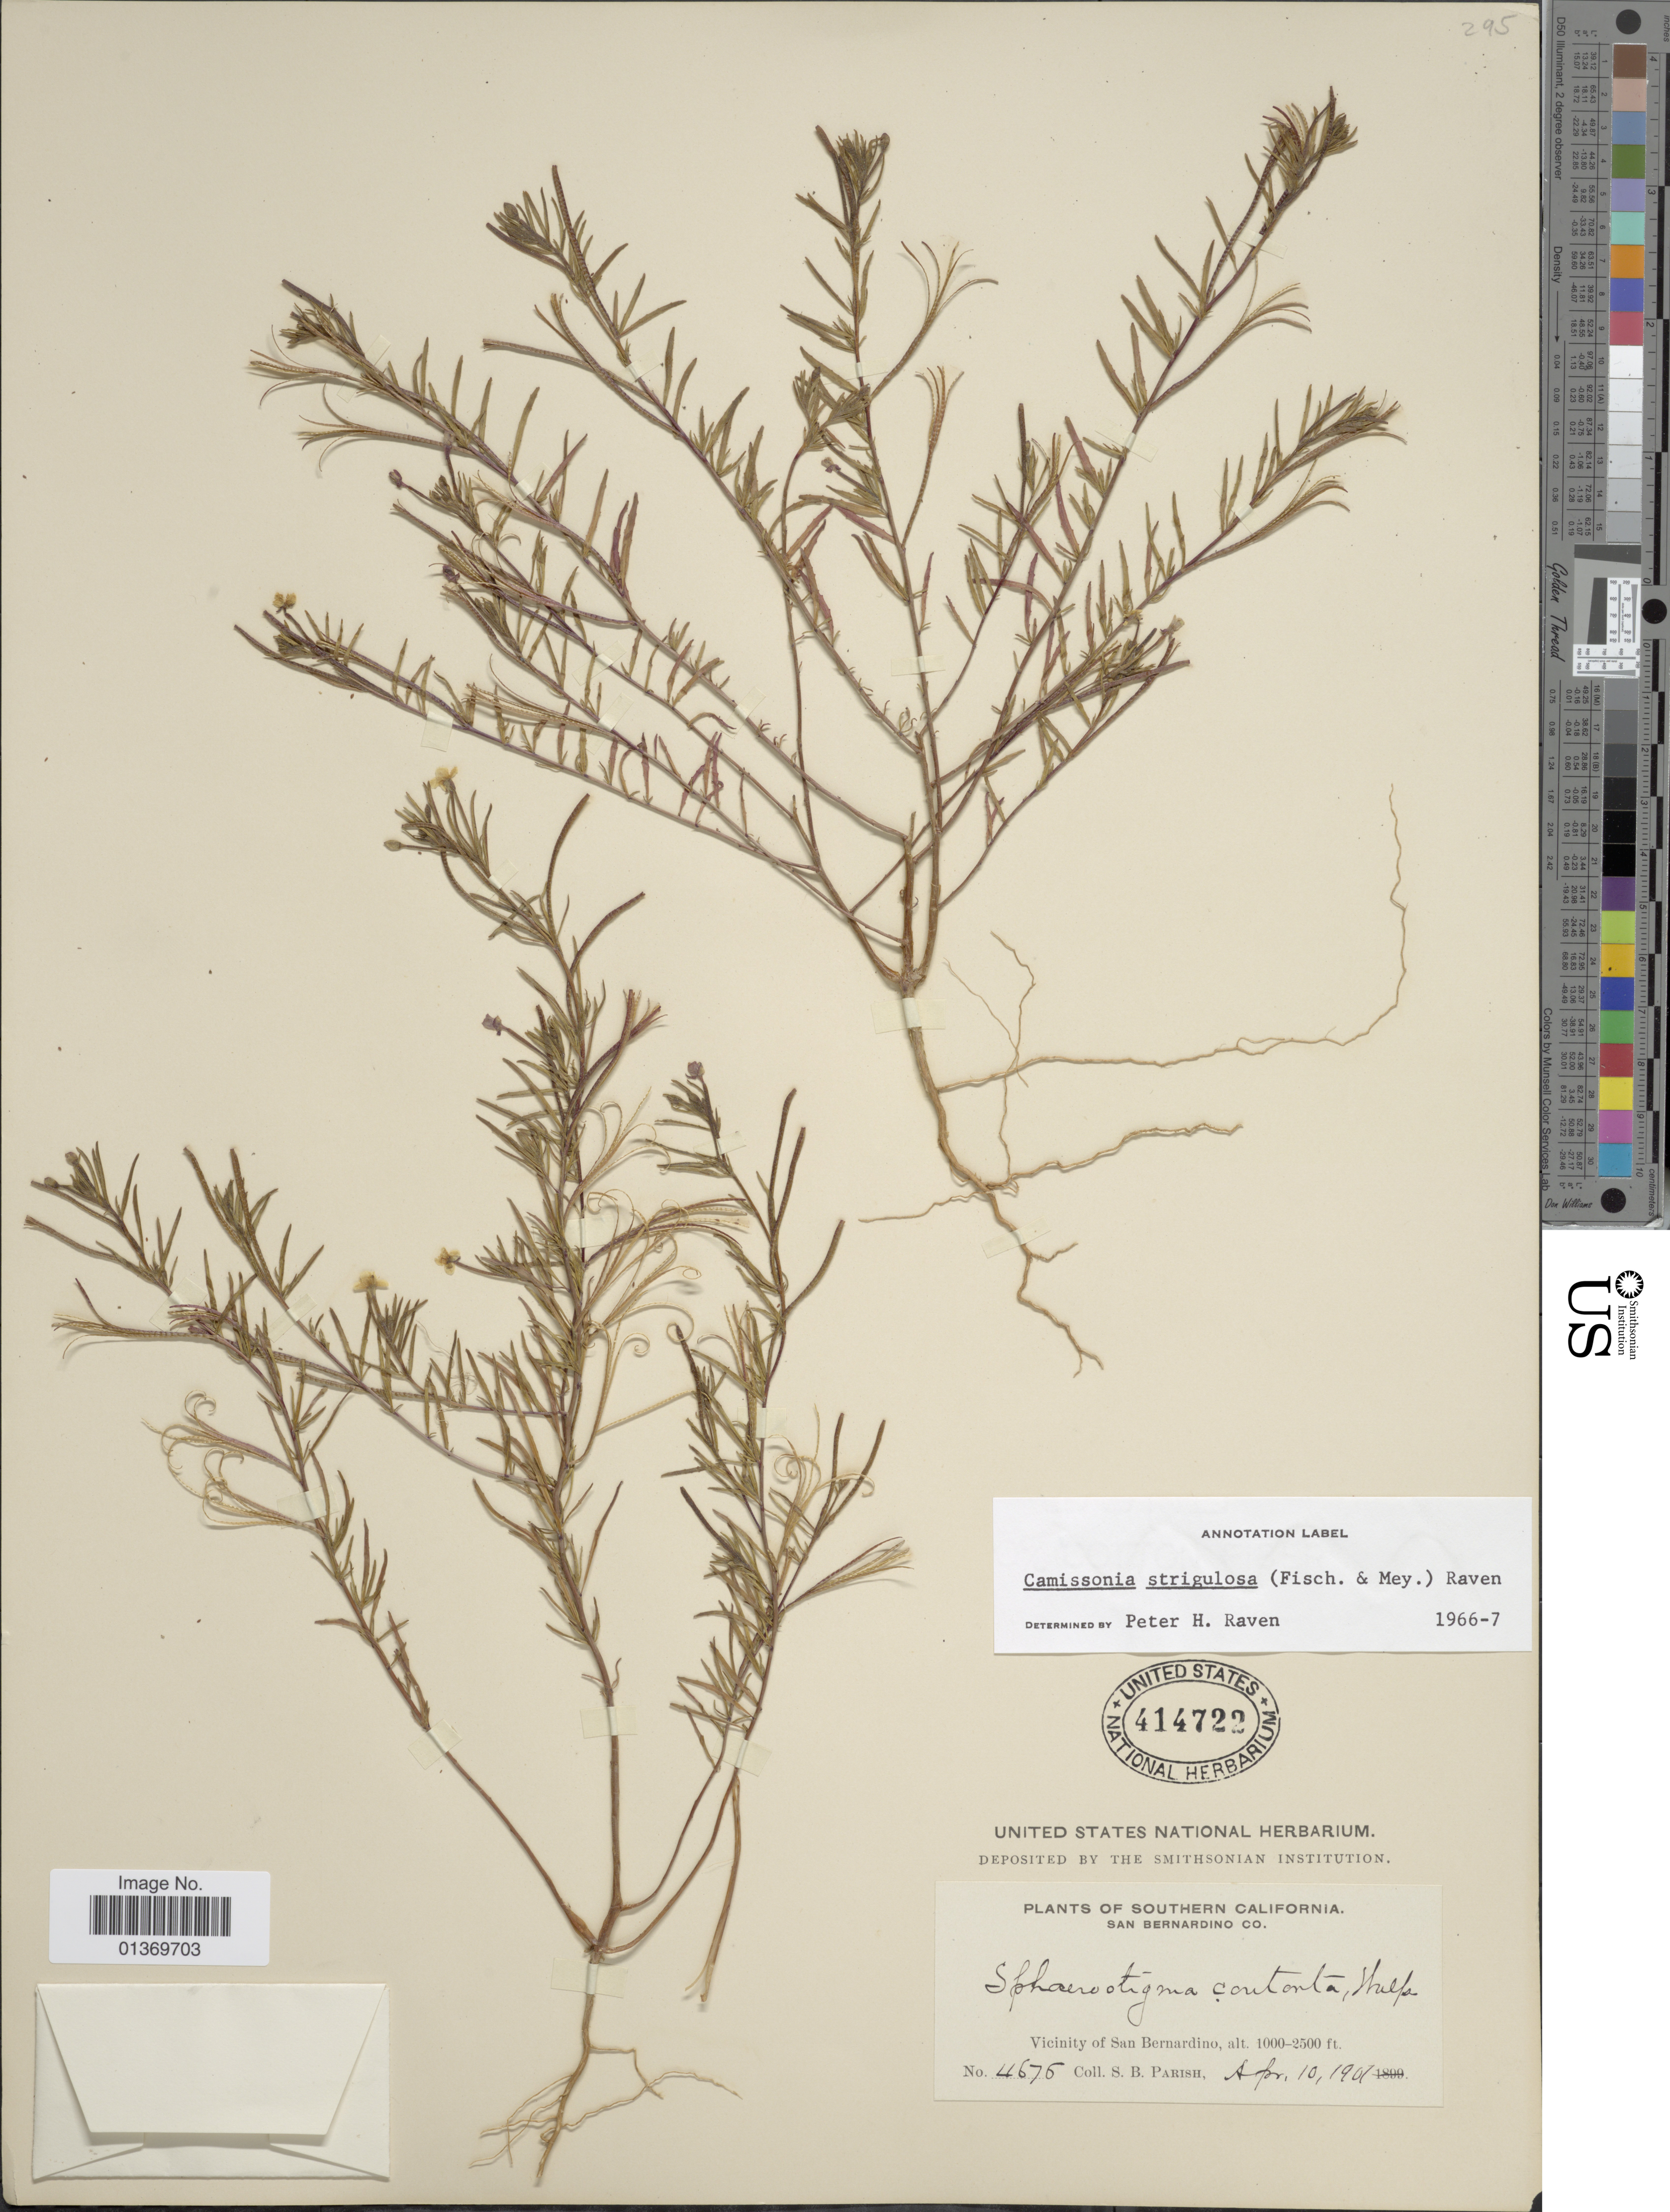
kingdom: Plantae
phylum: Tracheophyta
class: Magnoliopsida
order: Myrtales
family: Onagraceae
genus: Camissonia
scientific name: Camissonia strigulosa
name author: (Fisch. & C.A. Mey.) P.H. Raven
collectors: S. B. Parish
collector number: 4676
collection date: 1901-04-10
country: United States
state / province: California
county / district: San Bernardino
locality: Southern California, San Bernardino Co., Vicinity of San Bernardino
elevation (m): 305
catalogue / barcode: US 414722